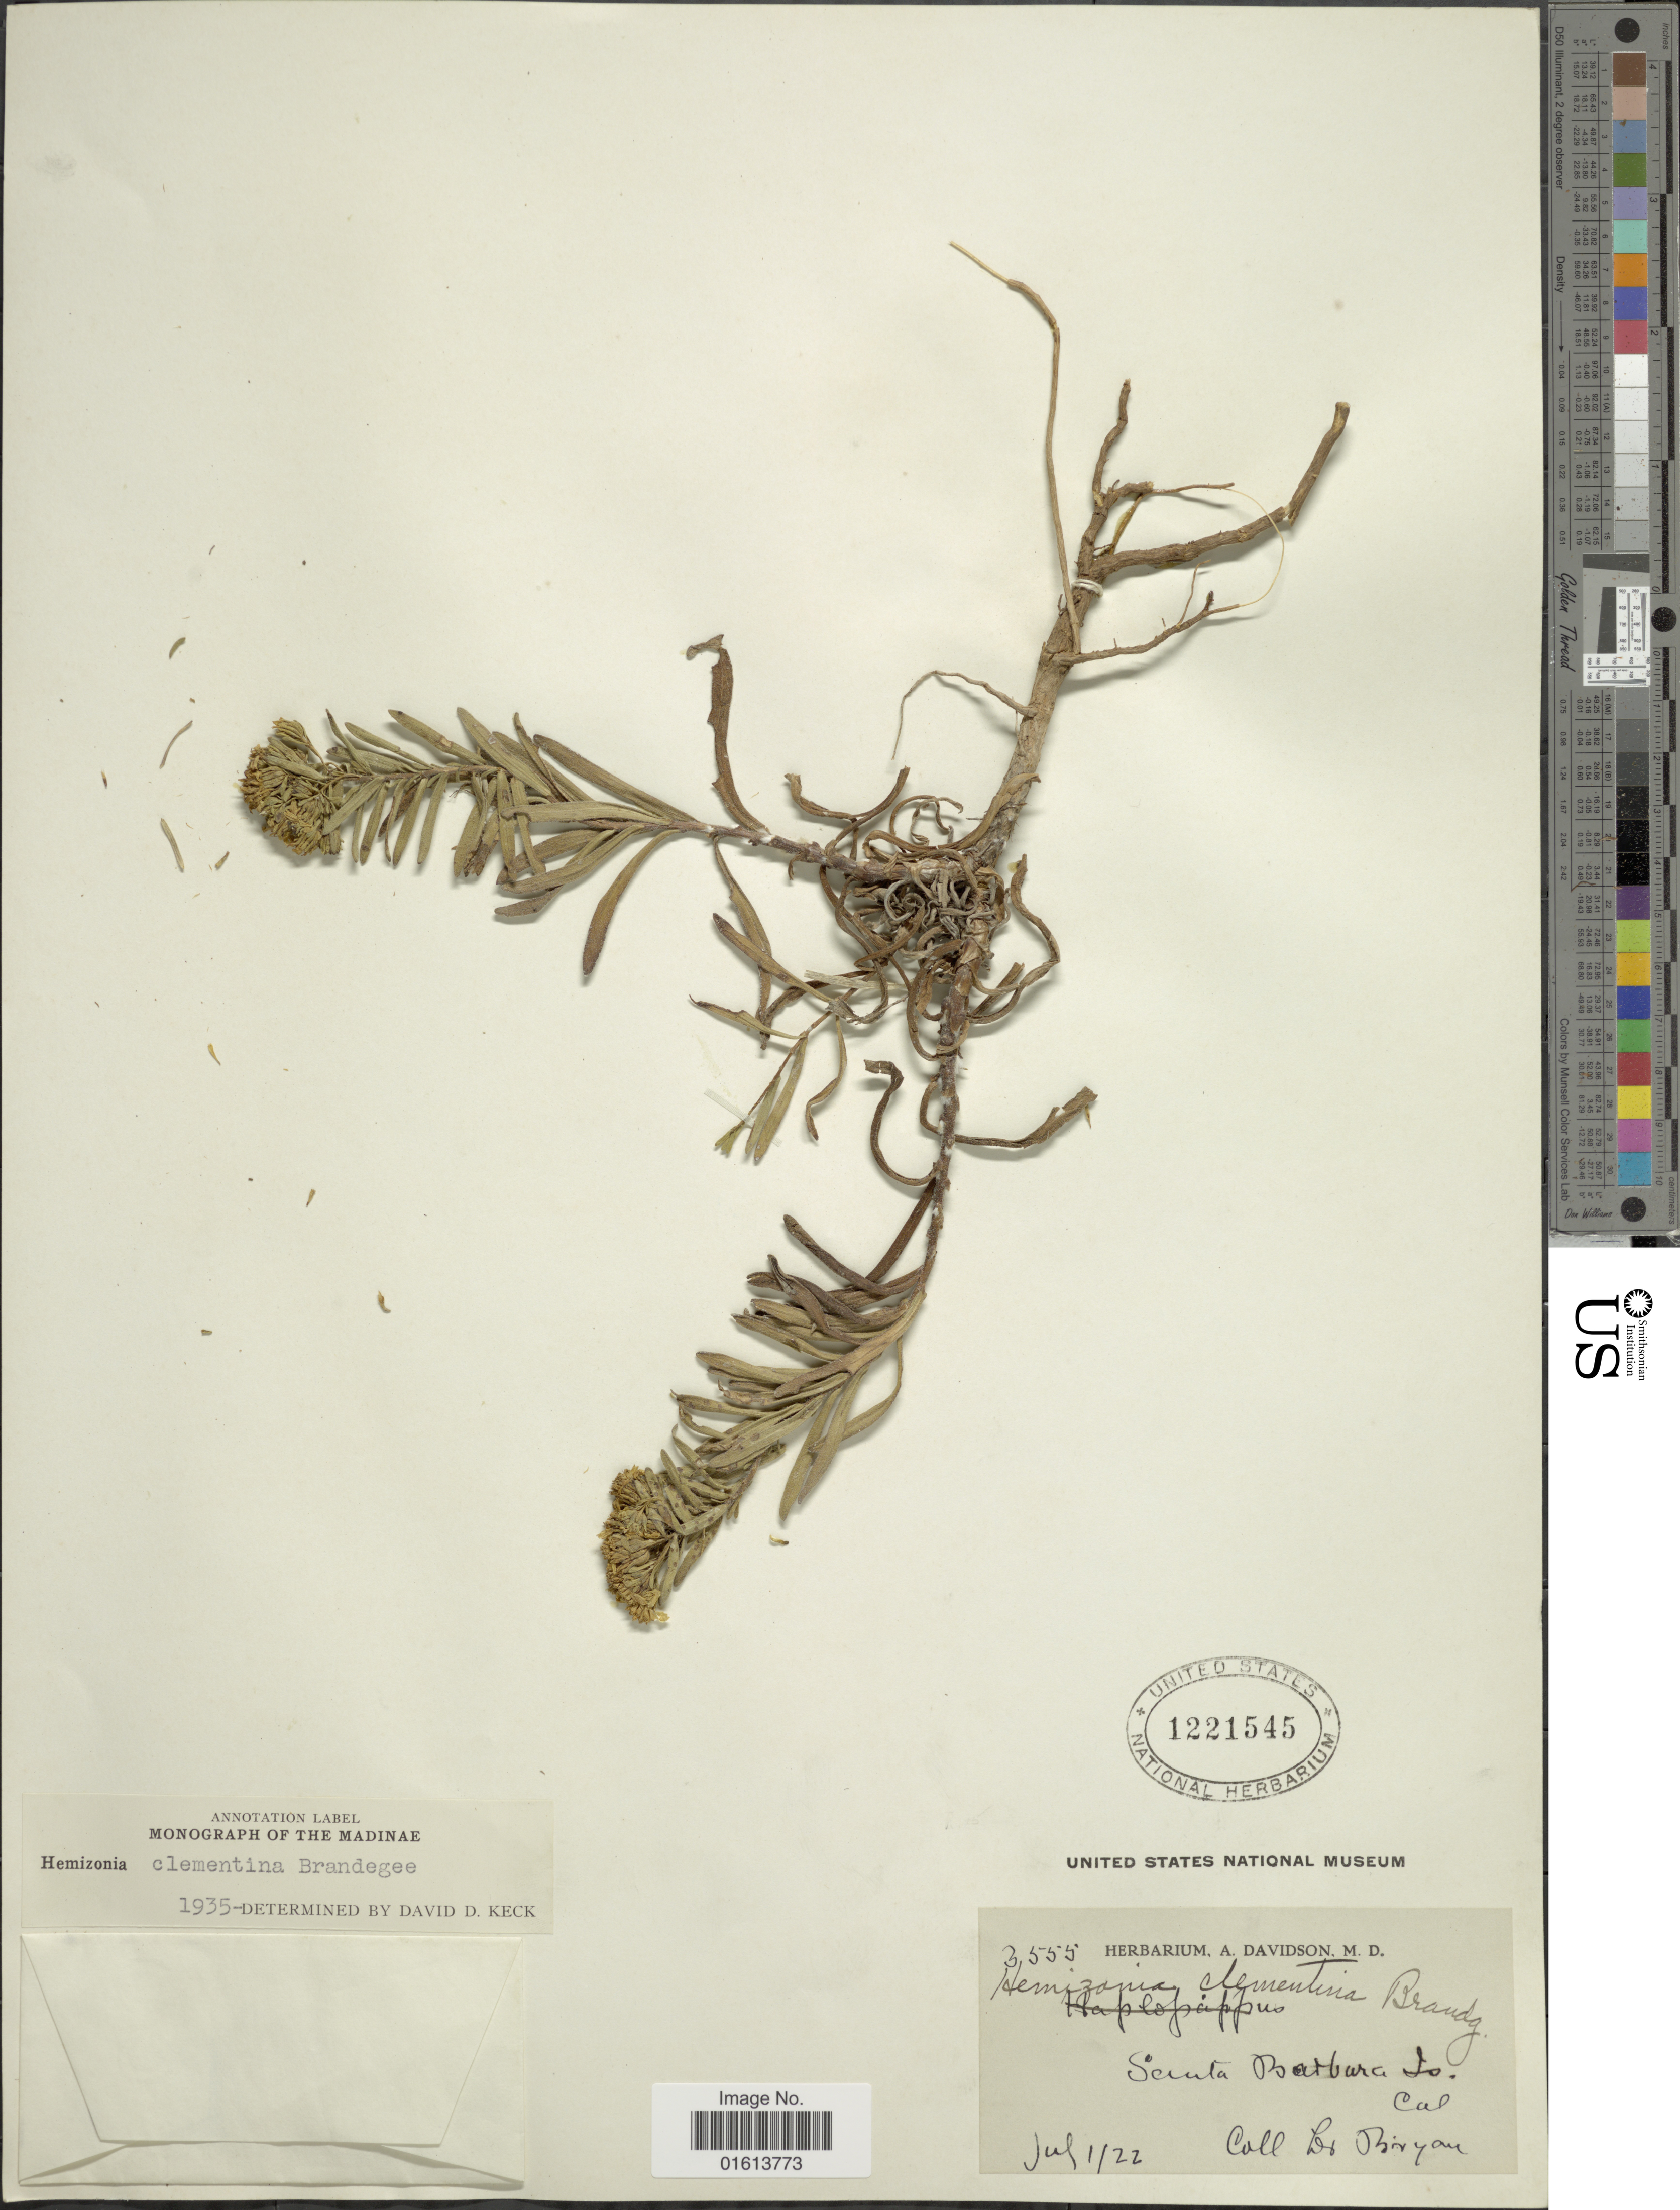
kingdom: Plantae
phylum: Tracheophyta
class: Magnoliopsida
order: Asterales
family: Asteraceae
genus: Deinandra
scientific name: Deinandra clementina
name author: (Brandegee) B.G. Baldwin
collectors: Bryan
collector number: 3555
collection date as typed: Transcribed d/m/y: 1/7/22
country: United States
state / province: California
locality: Santa Barabara Is. Cal.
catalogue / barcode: US 1221545